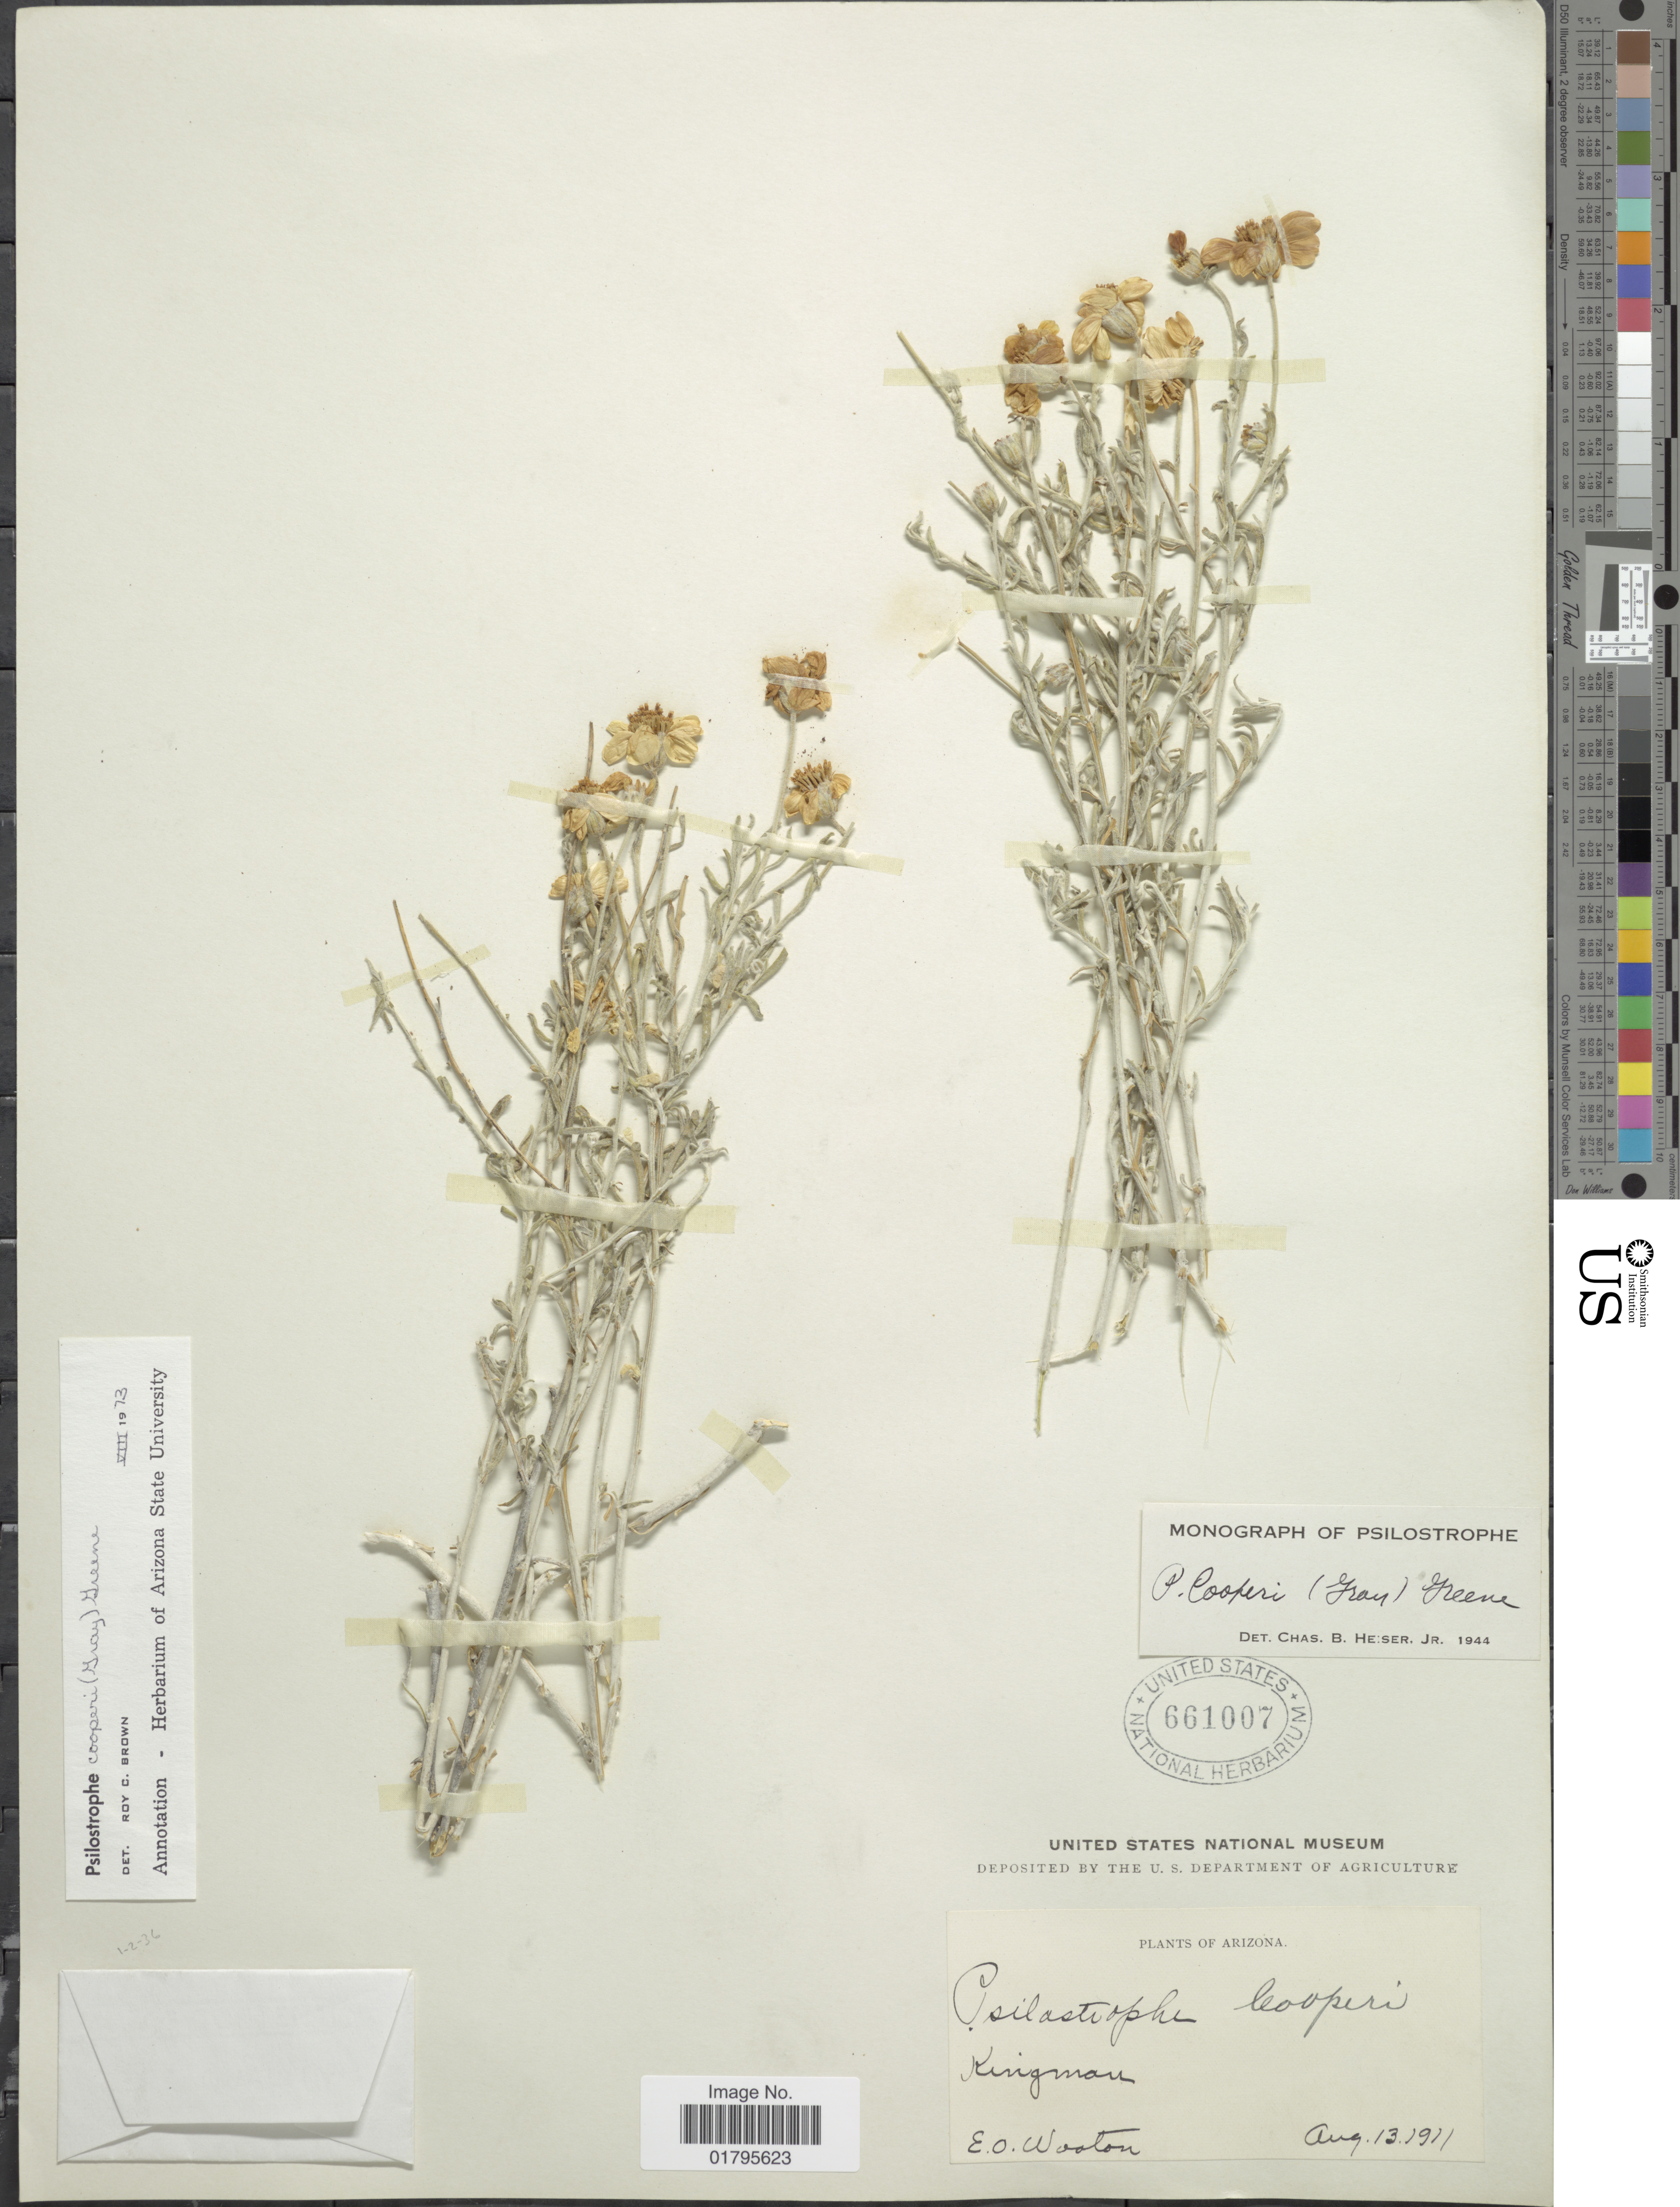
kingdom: Plantae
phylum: Tracheophyta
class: Magnoliopsida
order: Asterales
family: Asteraceae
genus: Psilostrophe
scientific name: Psilostrophe cooperi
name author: (A. Gray) Greene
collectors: E. O. Wooton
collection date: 1911-08-13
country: United States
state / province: Arizona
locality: Kingman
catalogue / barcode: US 661007